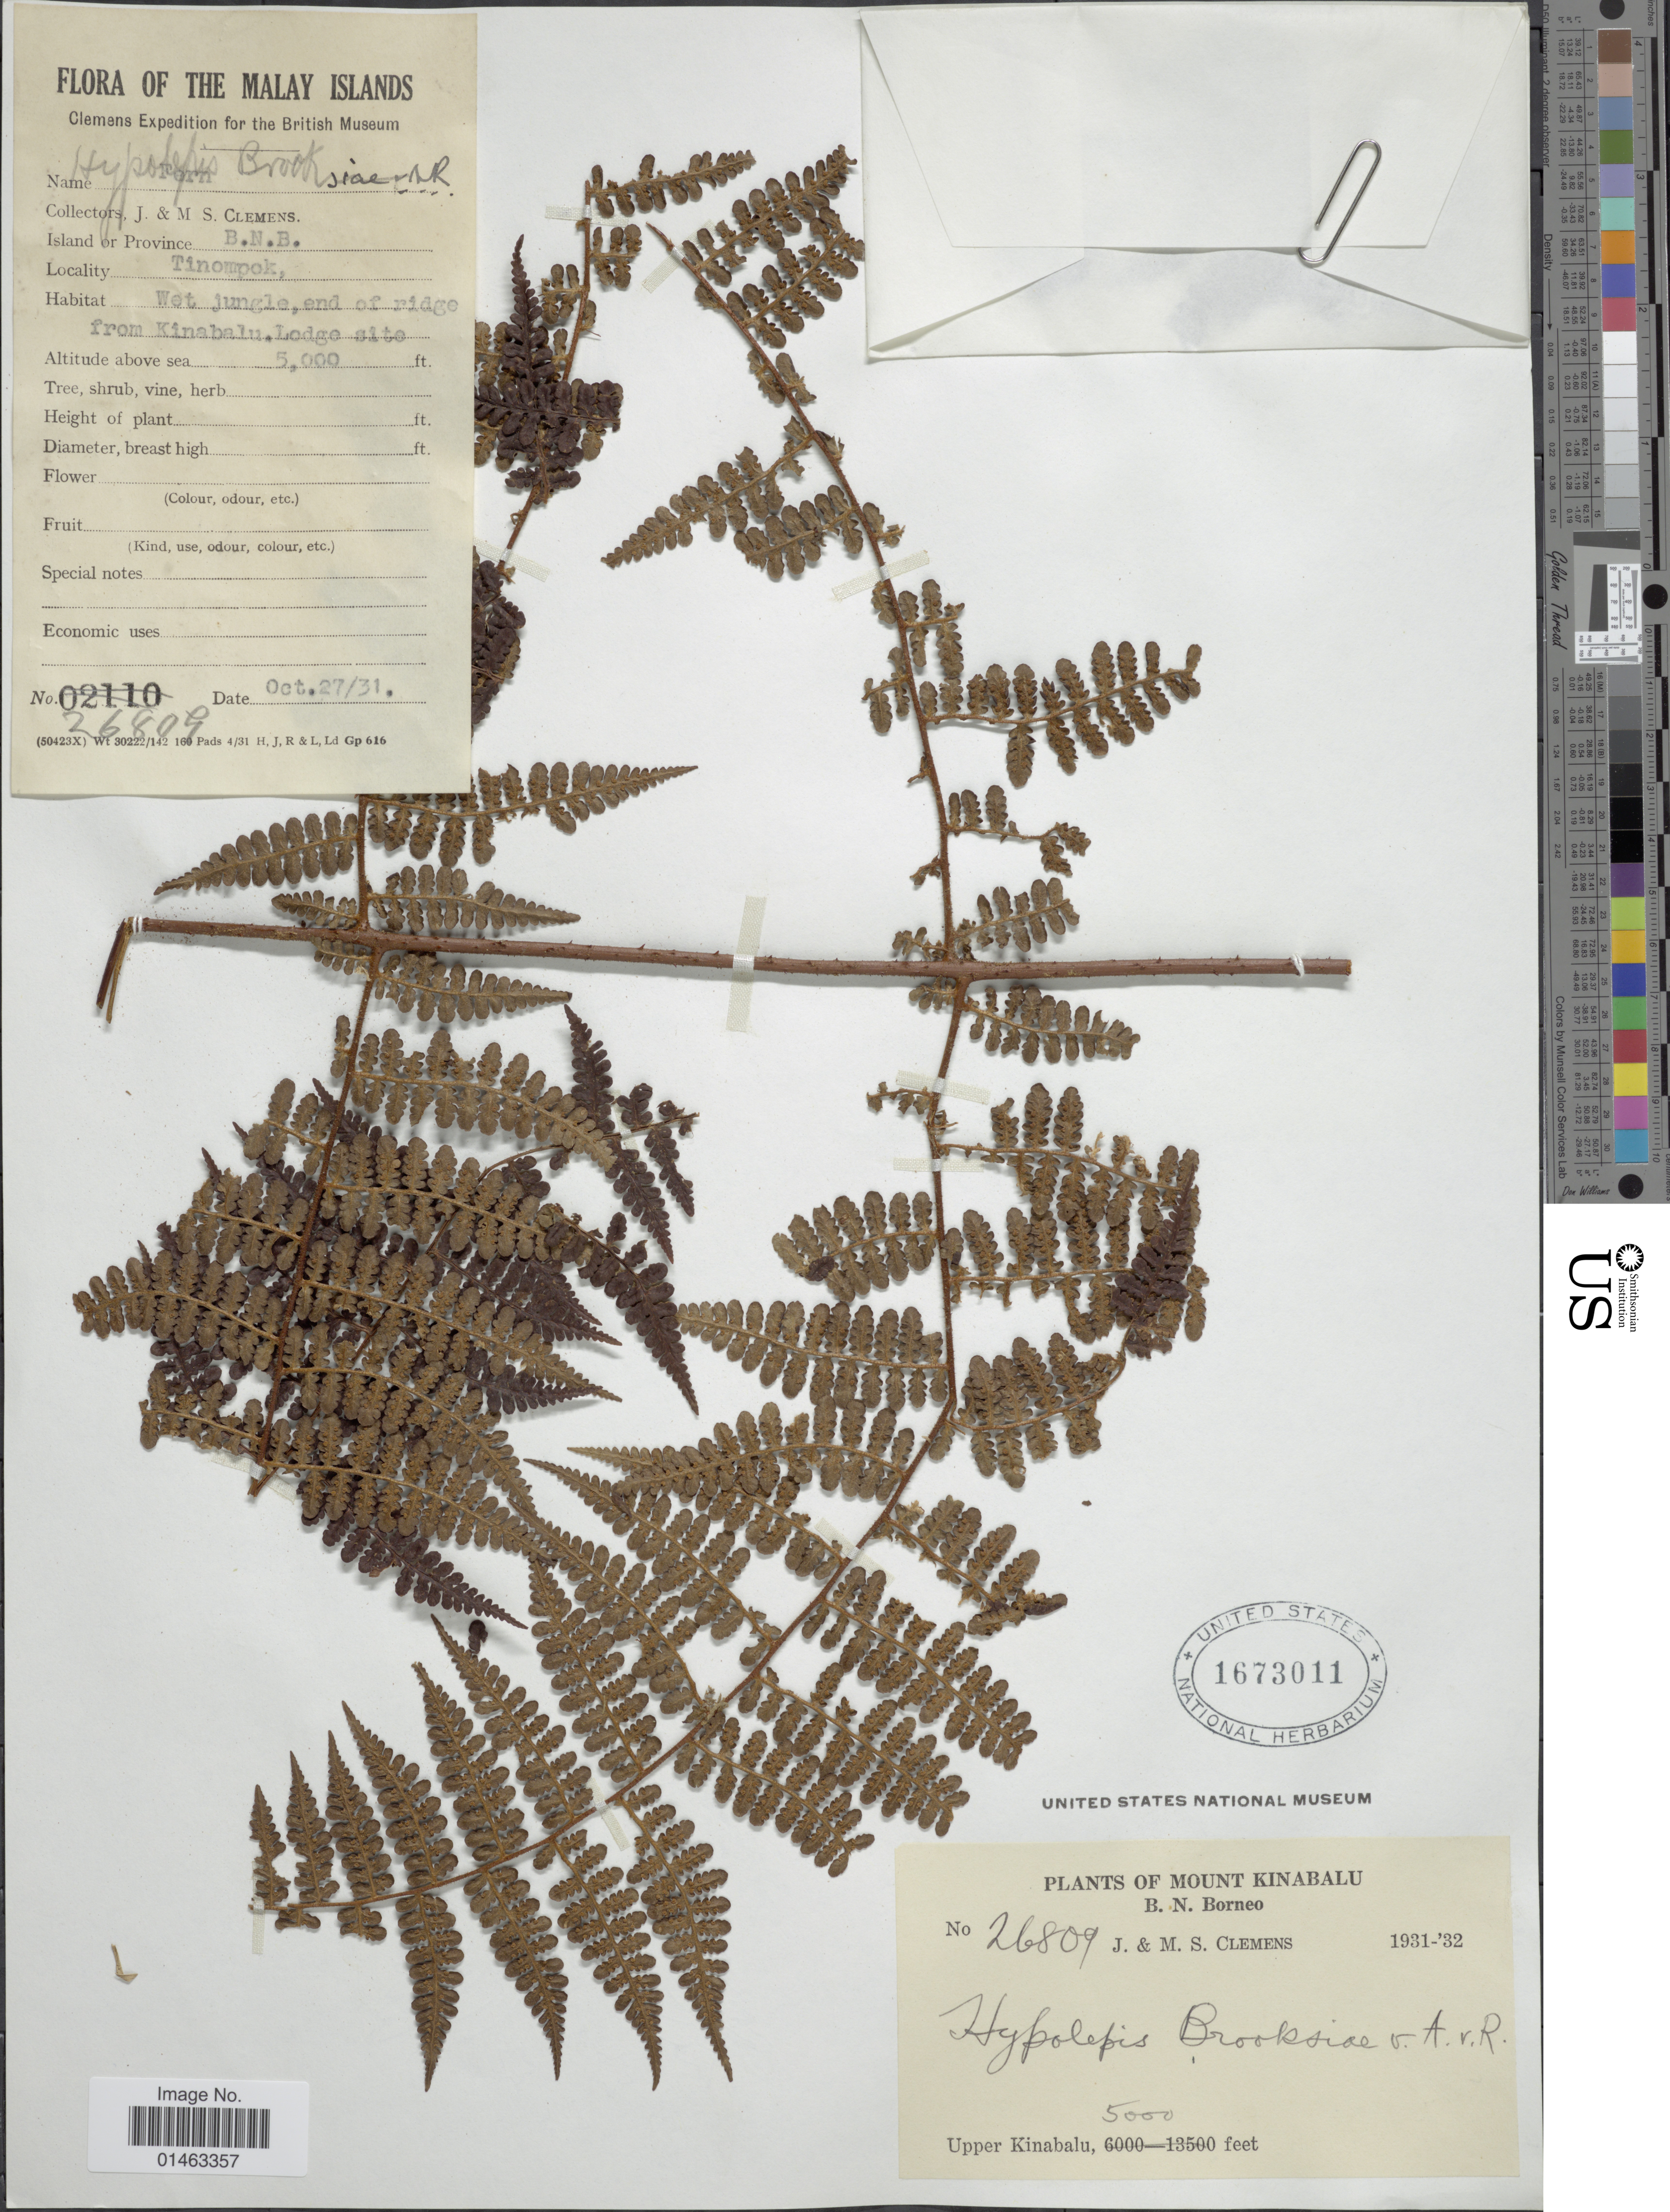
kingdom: Plantae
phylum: Tracheophyta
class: Polypodiopsida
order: Polypodiales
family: Dennstaedtiaceae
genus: Hypolepis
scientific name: Hypolepis brooksiae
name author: Alderw.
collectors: J. Clemens & M. S. Clemens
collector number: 26809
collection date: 1931-10-27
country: Malaysia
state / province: Sabah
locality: Flora of the Malay Islands, Mount Kinabalu, B.N. Borneo. Upper Kinabalu. Tenompok, Wet jungle, end of ridge from Kinabaly. Lodge site.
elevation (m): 1524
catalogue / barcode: US 1673011